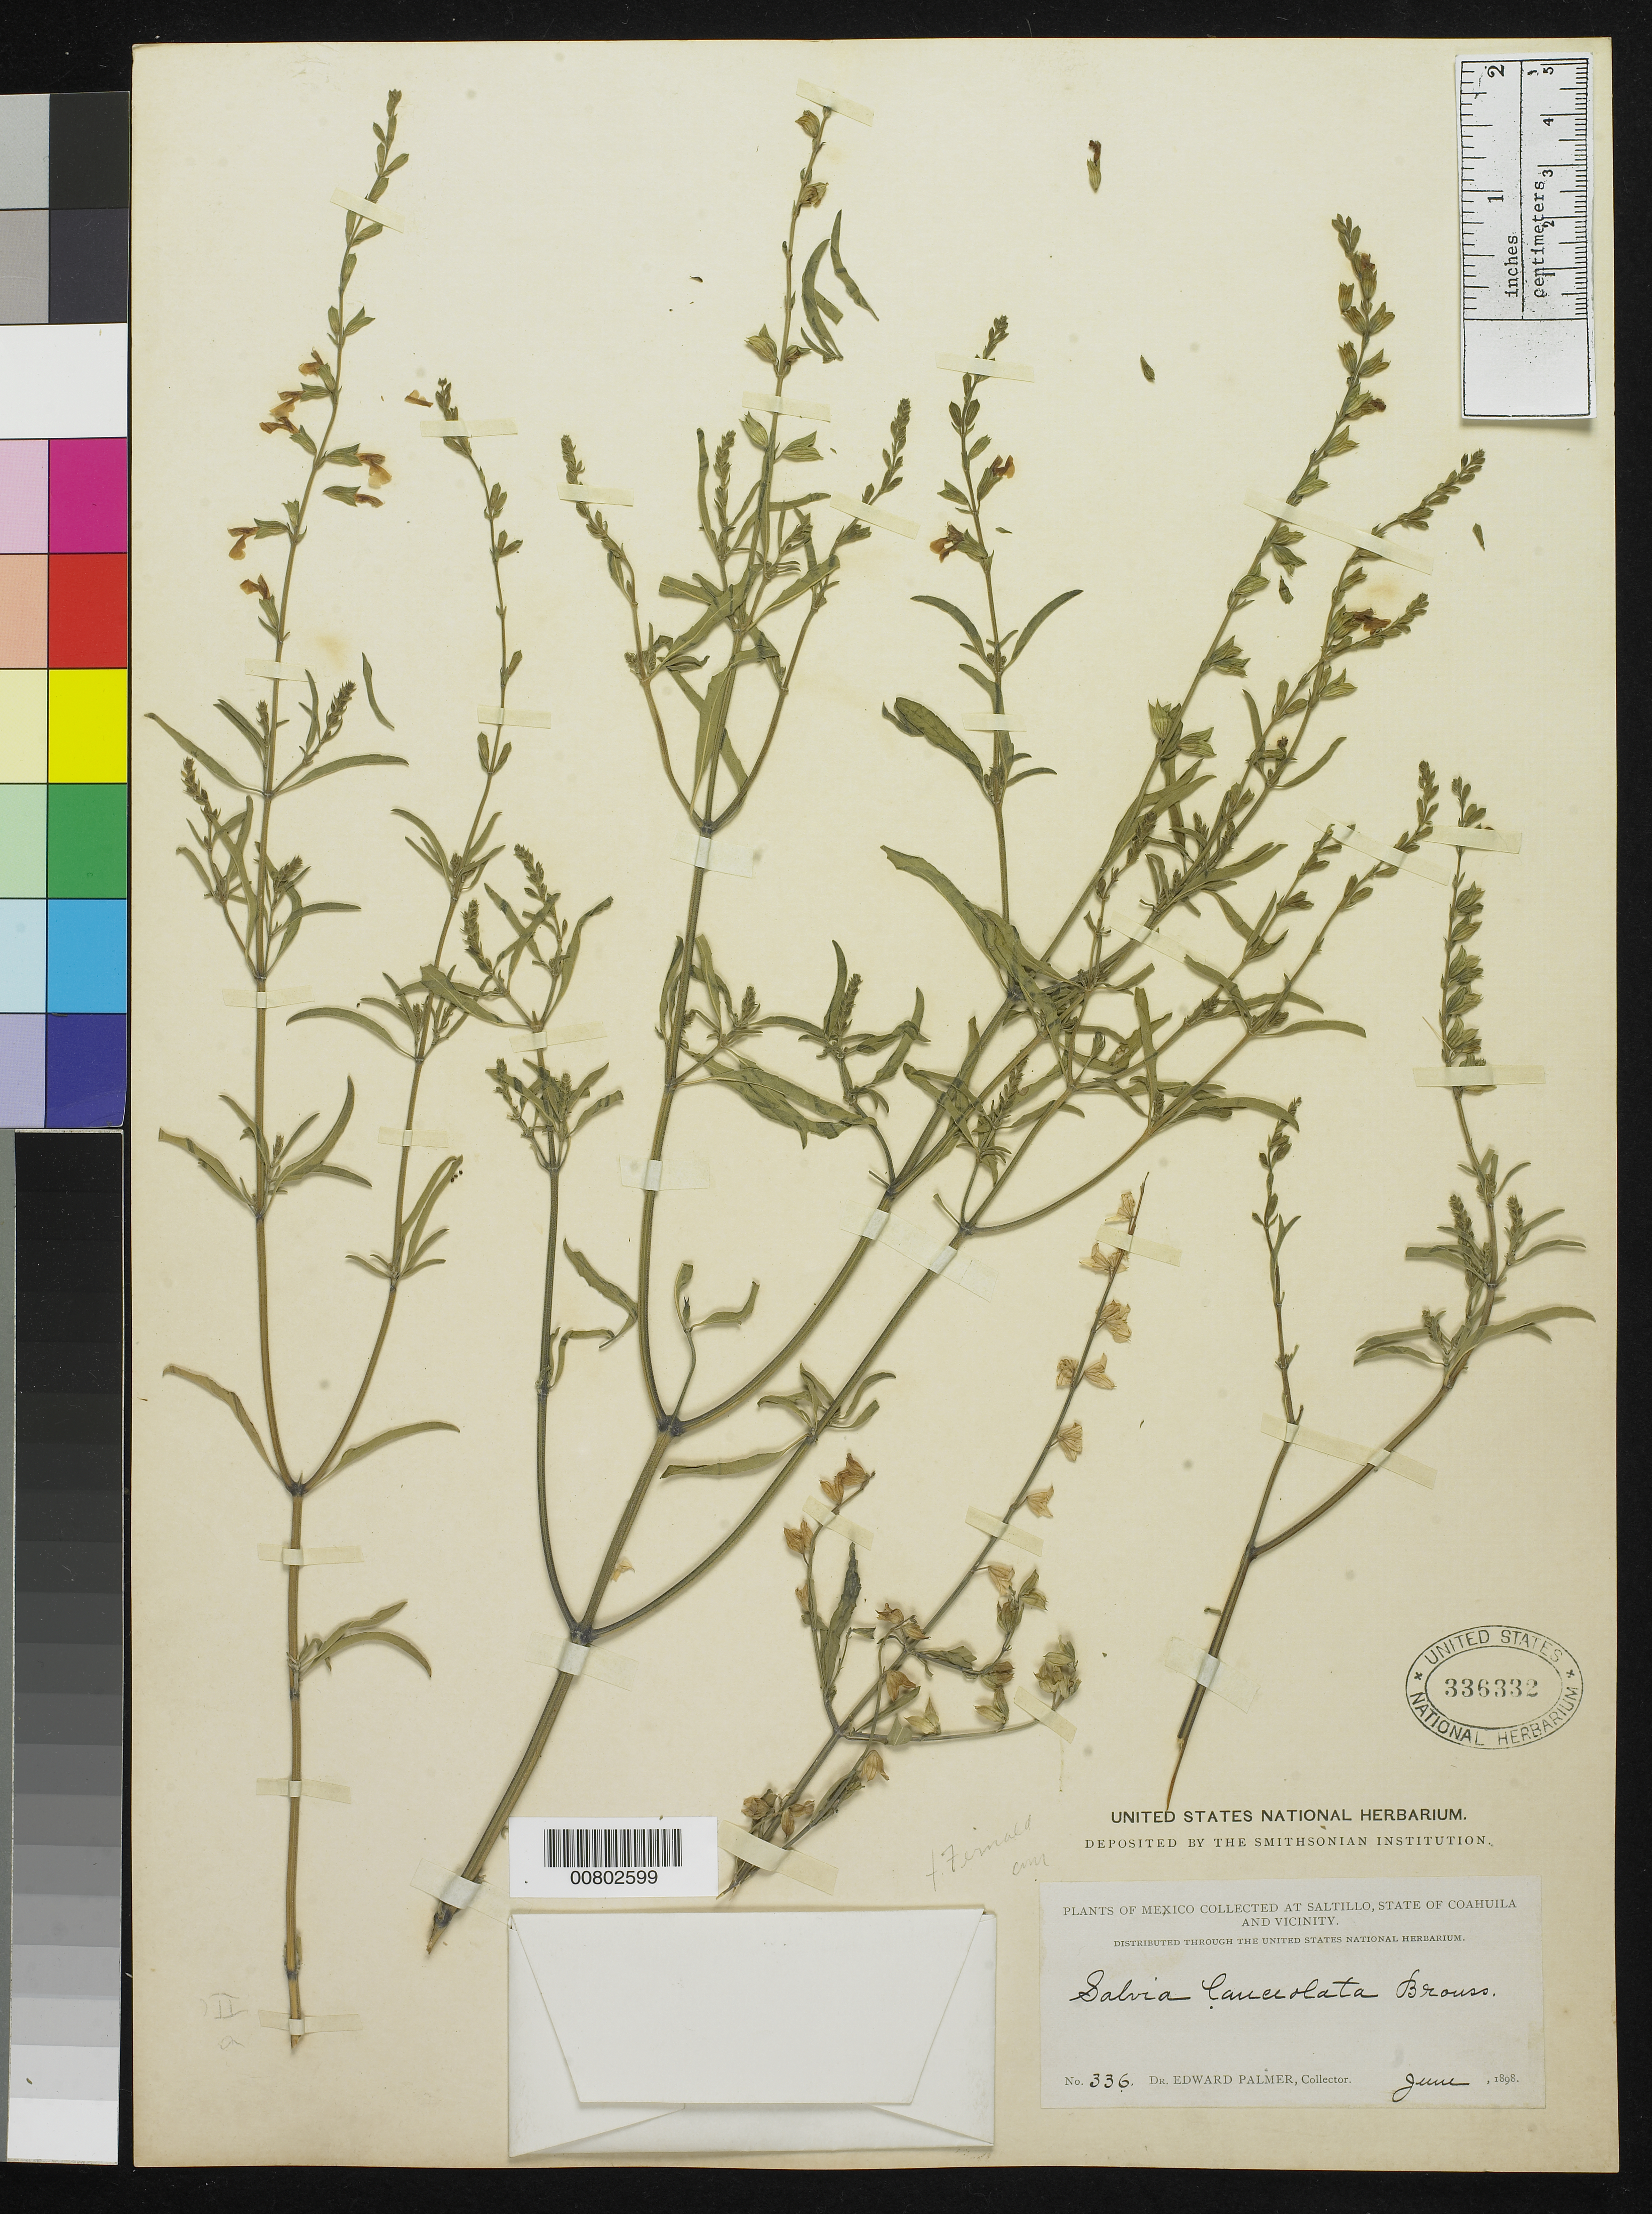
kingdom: Plantae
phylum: Tracheophyta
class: Magnoliopsida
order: Lamiales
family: Lamiaceae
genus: Salvia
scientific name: Salvia lanceolata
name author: Brouss.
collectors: E. Palmer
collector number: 336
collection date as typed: Jun 1898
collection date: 1898-06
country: Mexico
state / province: Coahuila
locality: Saltillo, Coahuila and vicinity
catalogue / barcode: US 336332